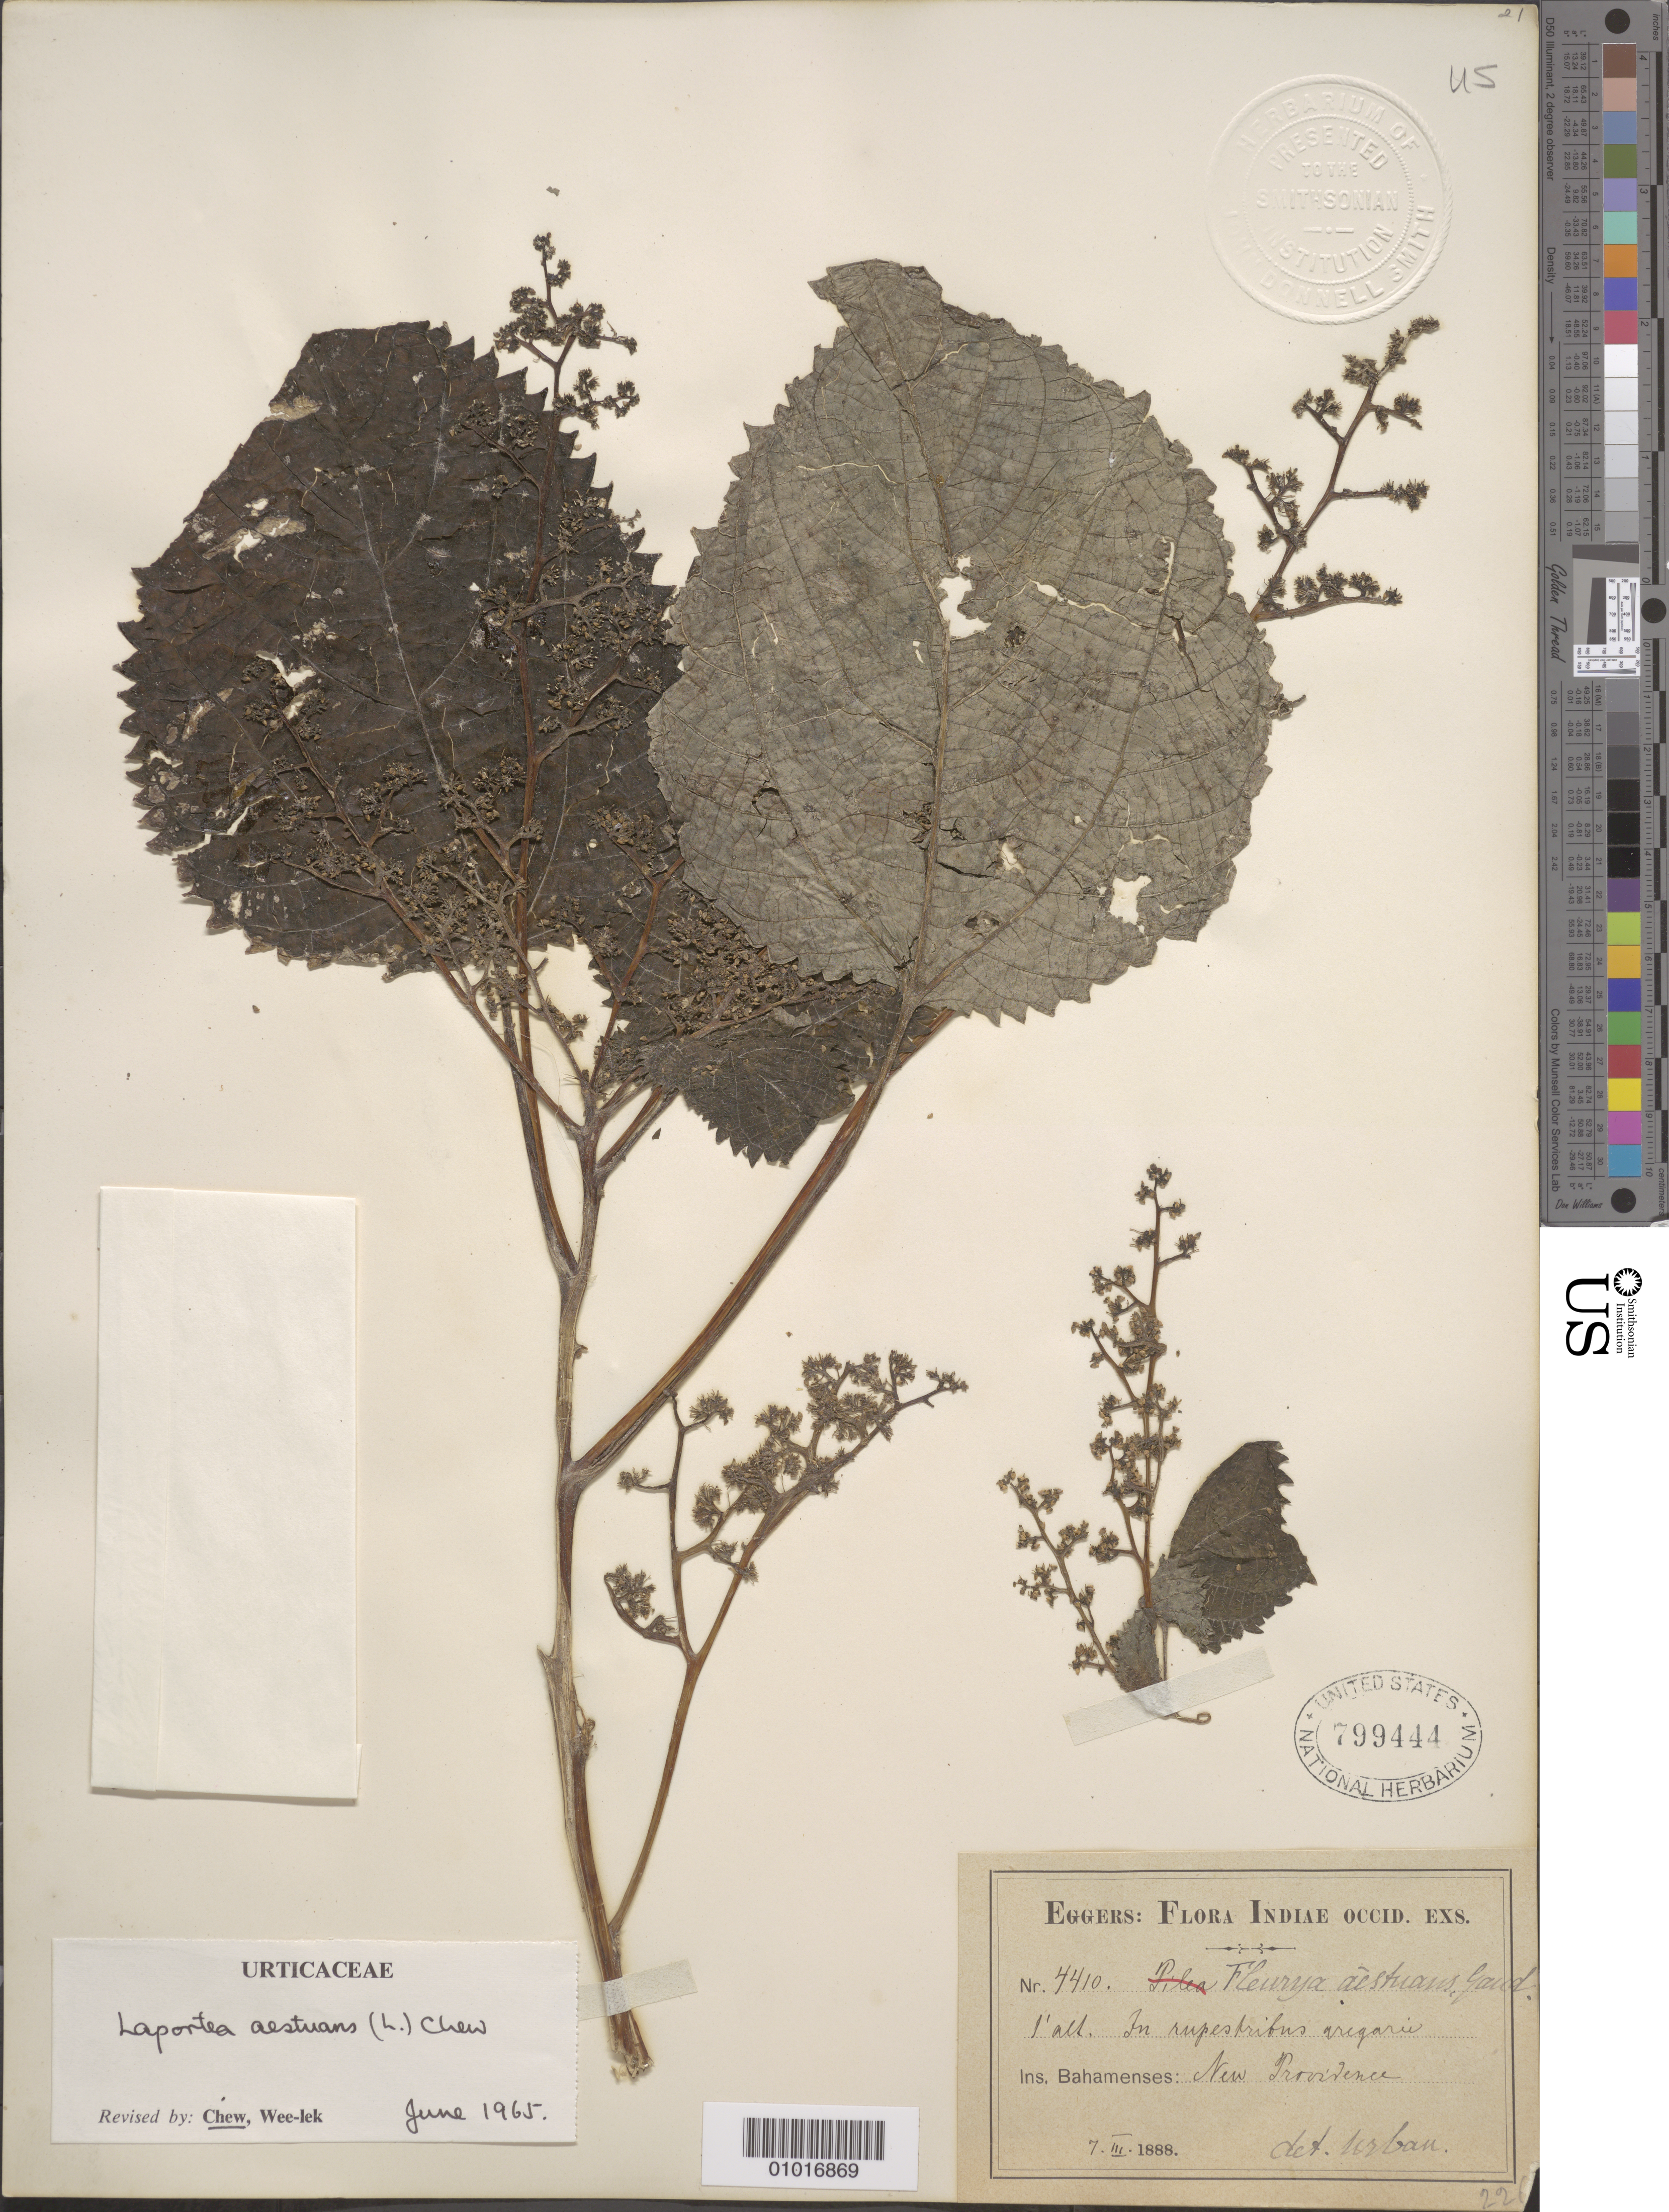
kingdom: Plantae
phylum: Tracheophyta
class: Magnoliopsida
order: Rosales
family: Urticaceae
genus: Laportea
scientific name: Laportea aestuans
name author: (L.) Chew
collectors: H. F. A. von Eggers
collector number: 4410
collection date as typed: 07 Mar 1888 or 03 Jul 1888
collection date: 1888-03-07 or 1888-07-03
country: Bahamas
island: New Providence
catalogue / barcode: US 799444